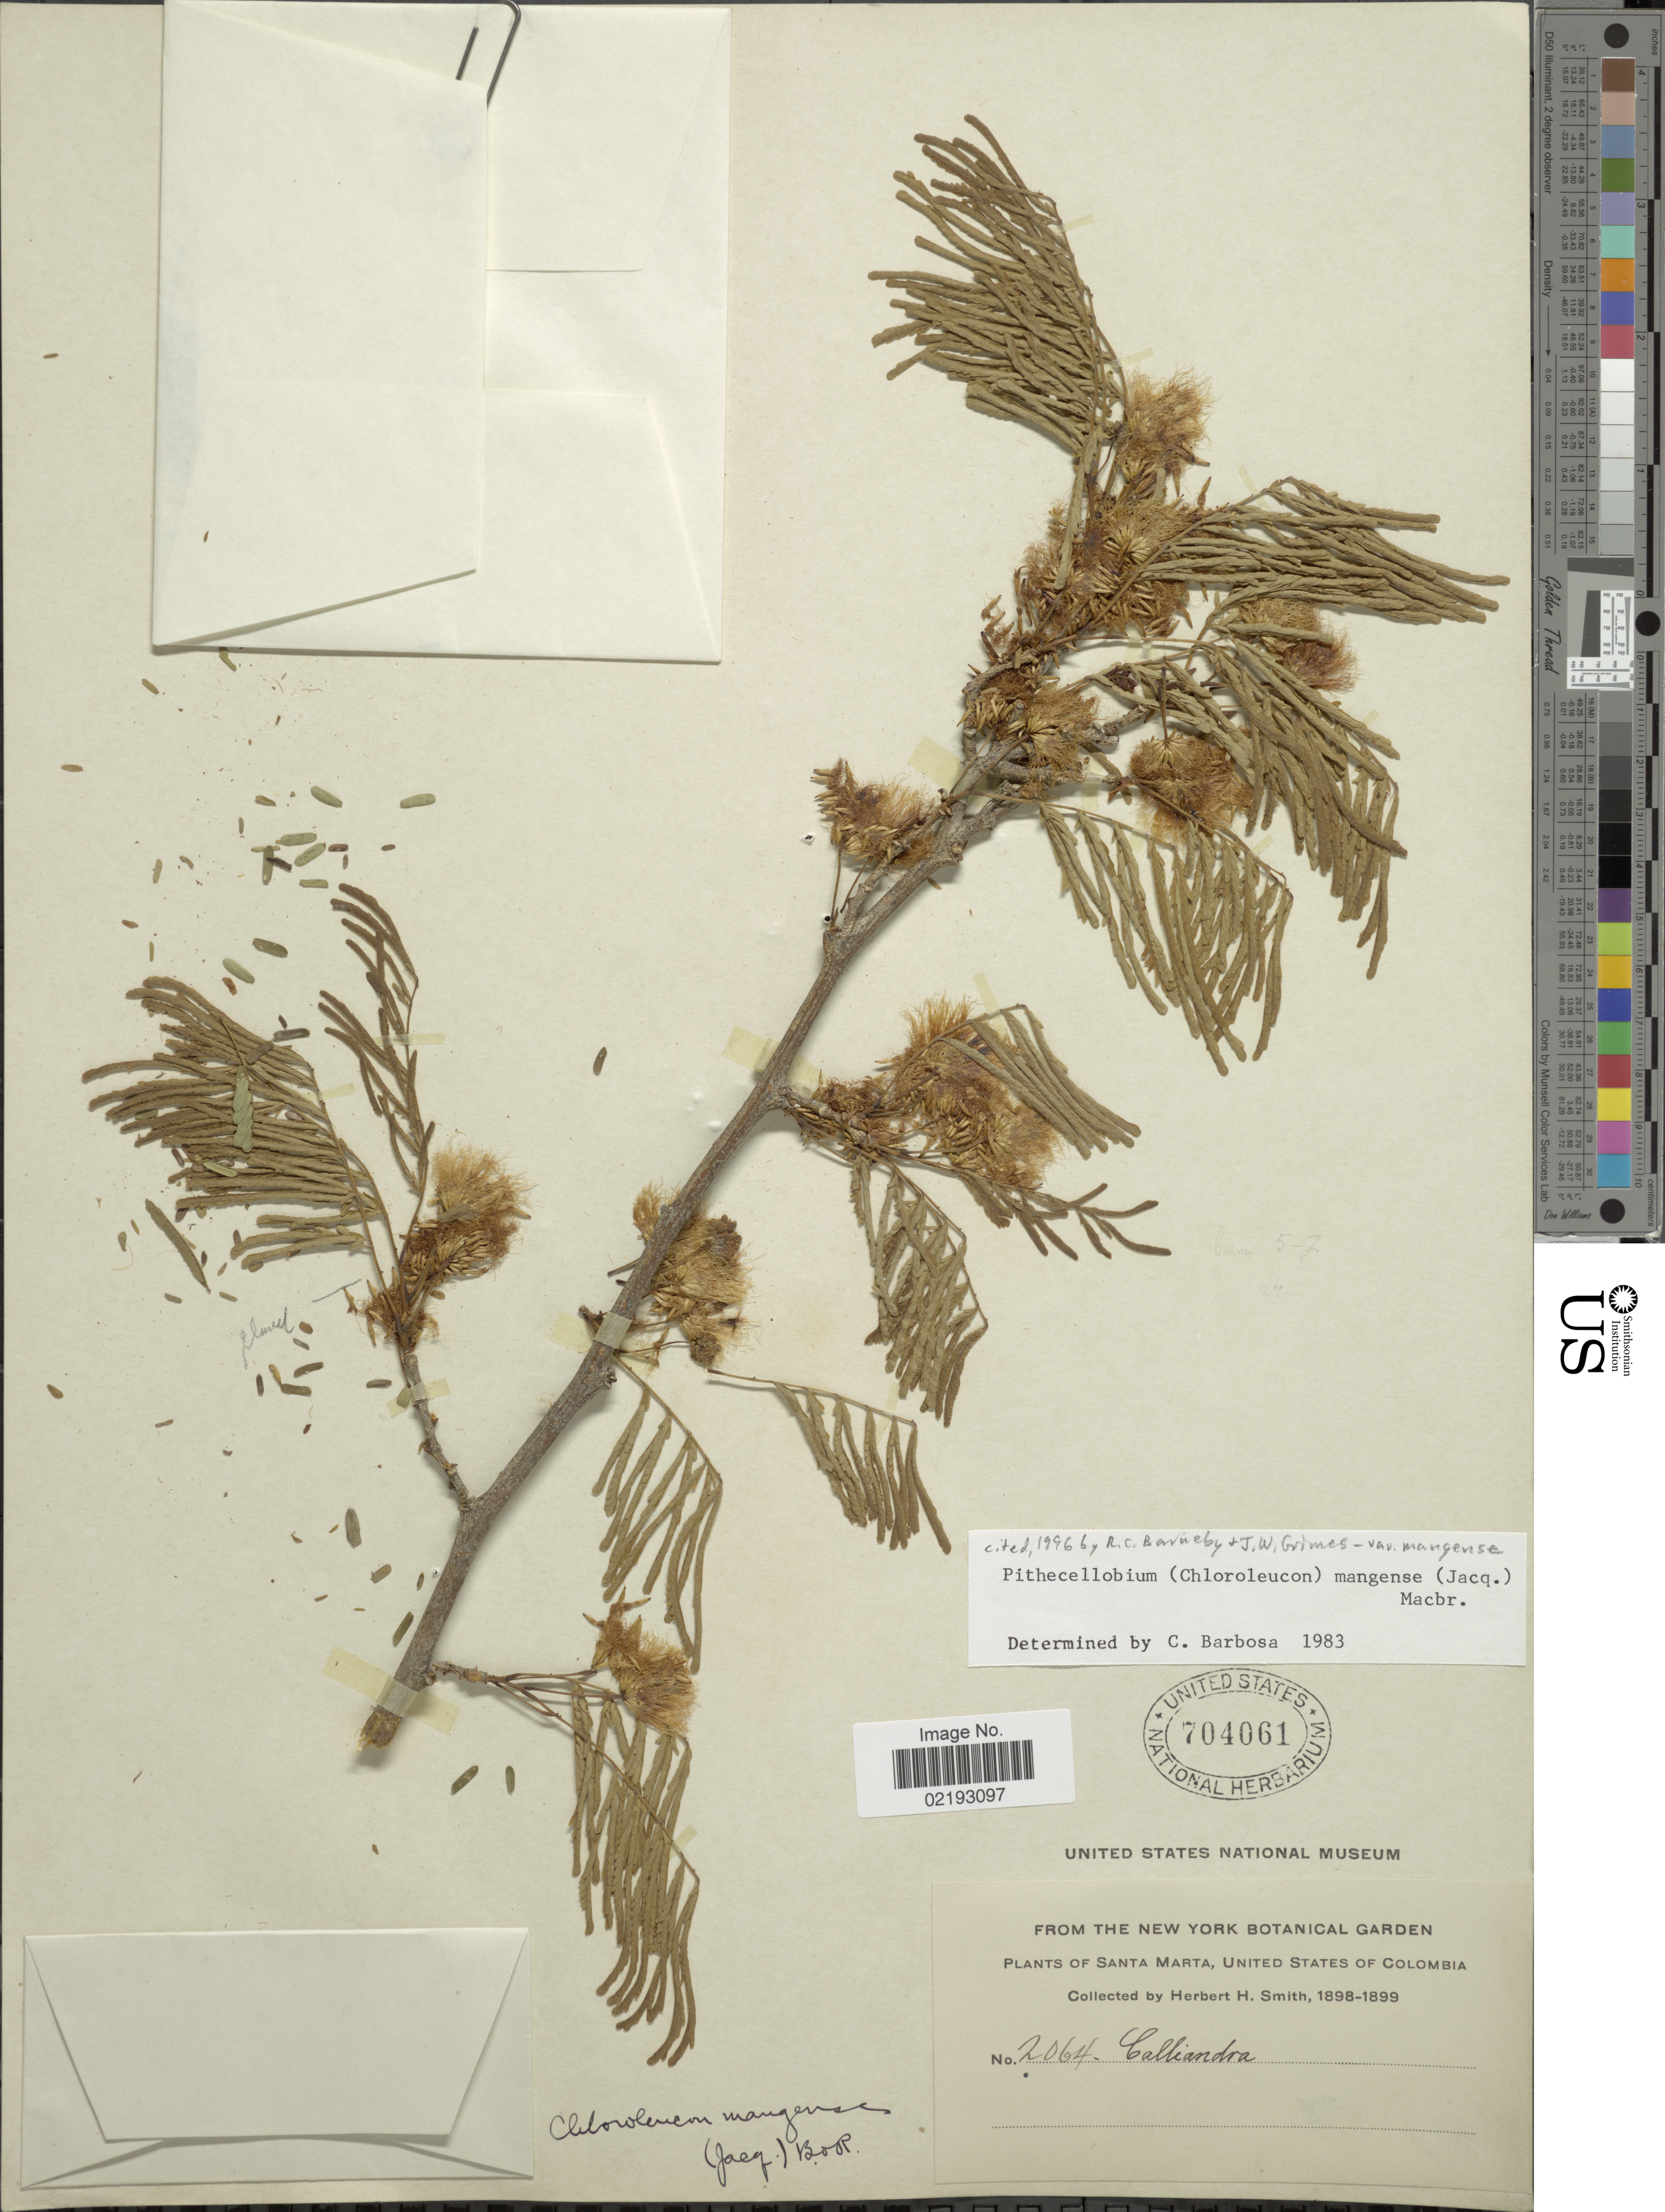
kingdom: Plantae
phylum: Tracheophyta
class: Magnoliopsida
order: Fabales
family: Fabaceae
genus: Chloroleucon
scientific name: Chloroleucon mangense var. mangense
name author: (Jacq.) Britton & Rose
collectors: Herbert H. Smith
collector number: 2064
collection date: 1898/1899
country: Colombia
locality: Santa Marta, United States of Colombia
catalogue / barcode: US 704061